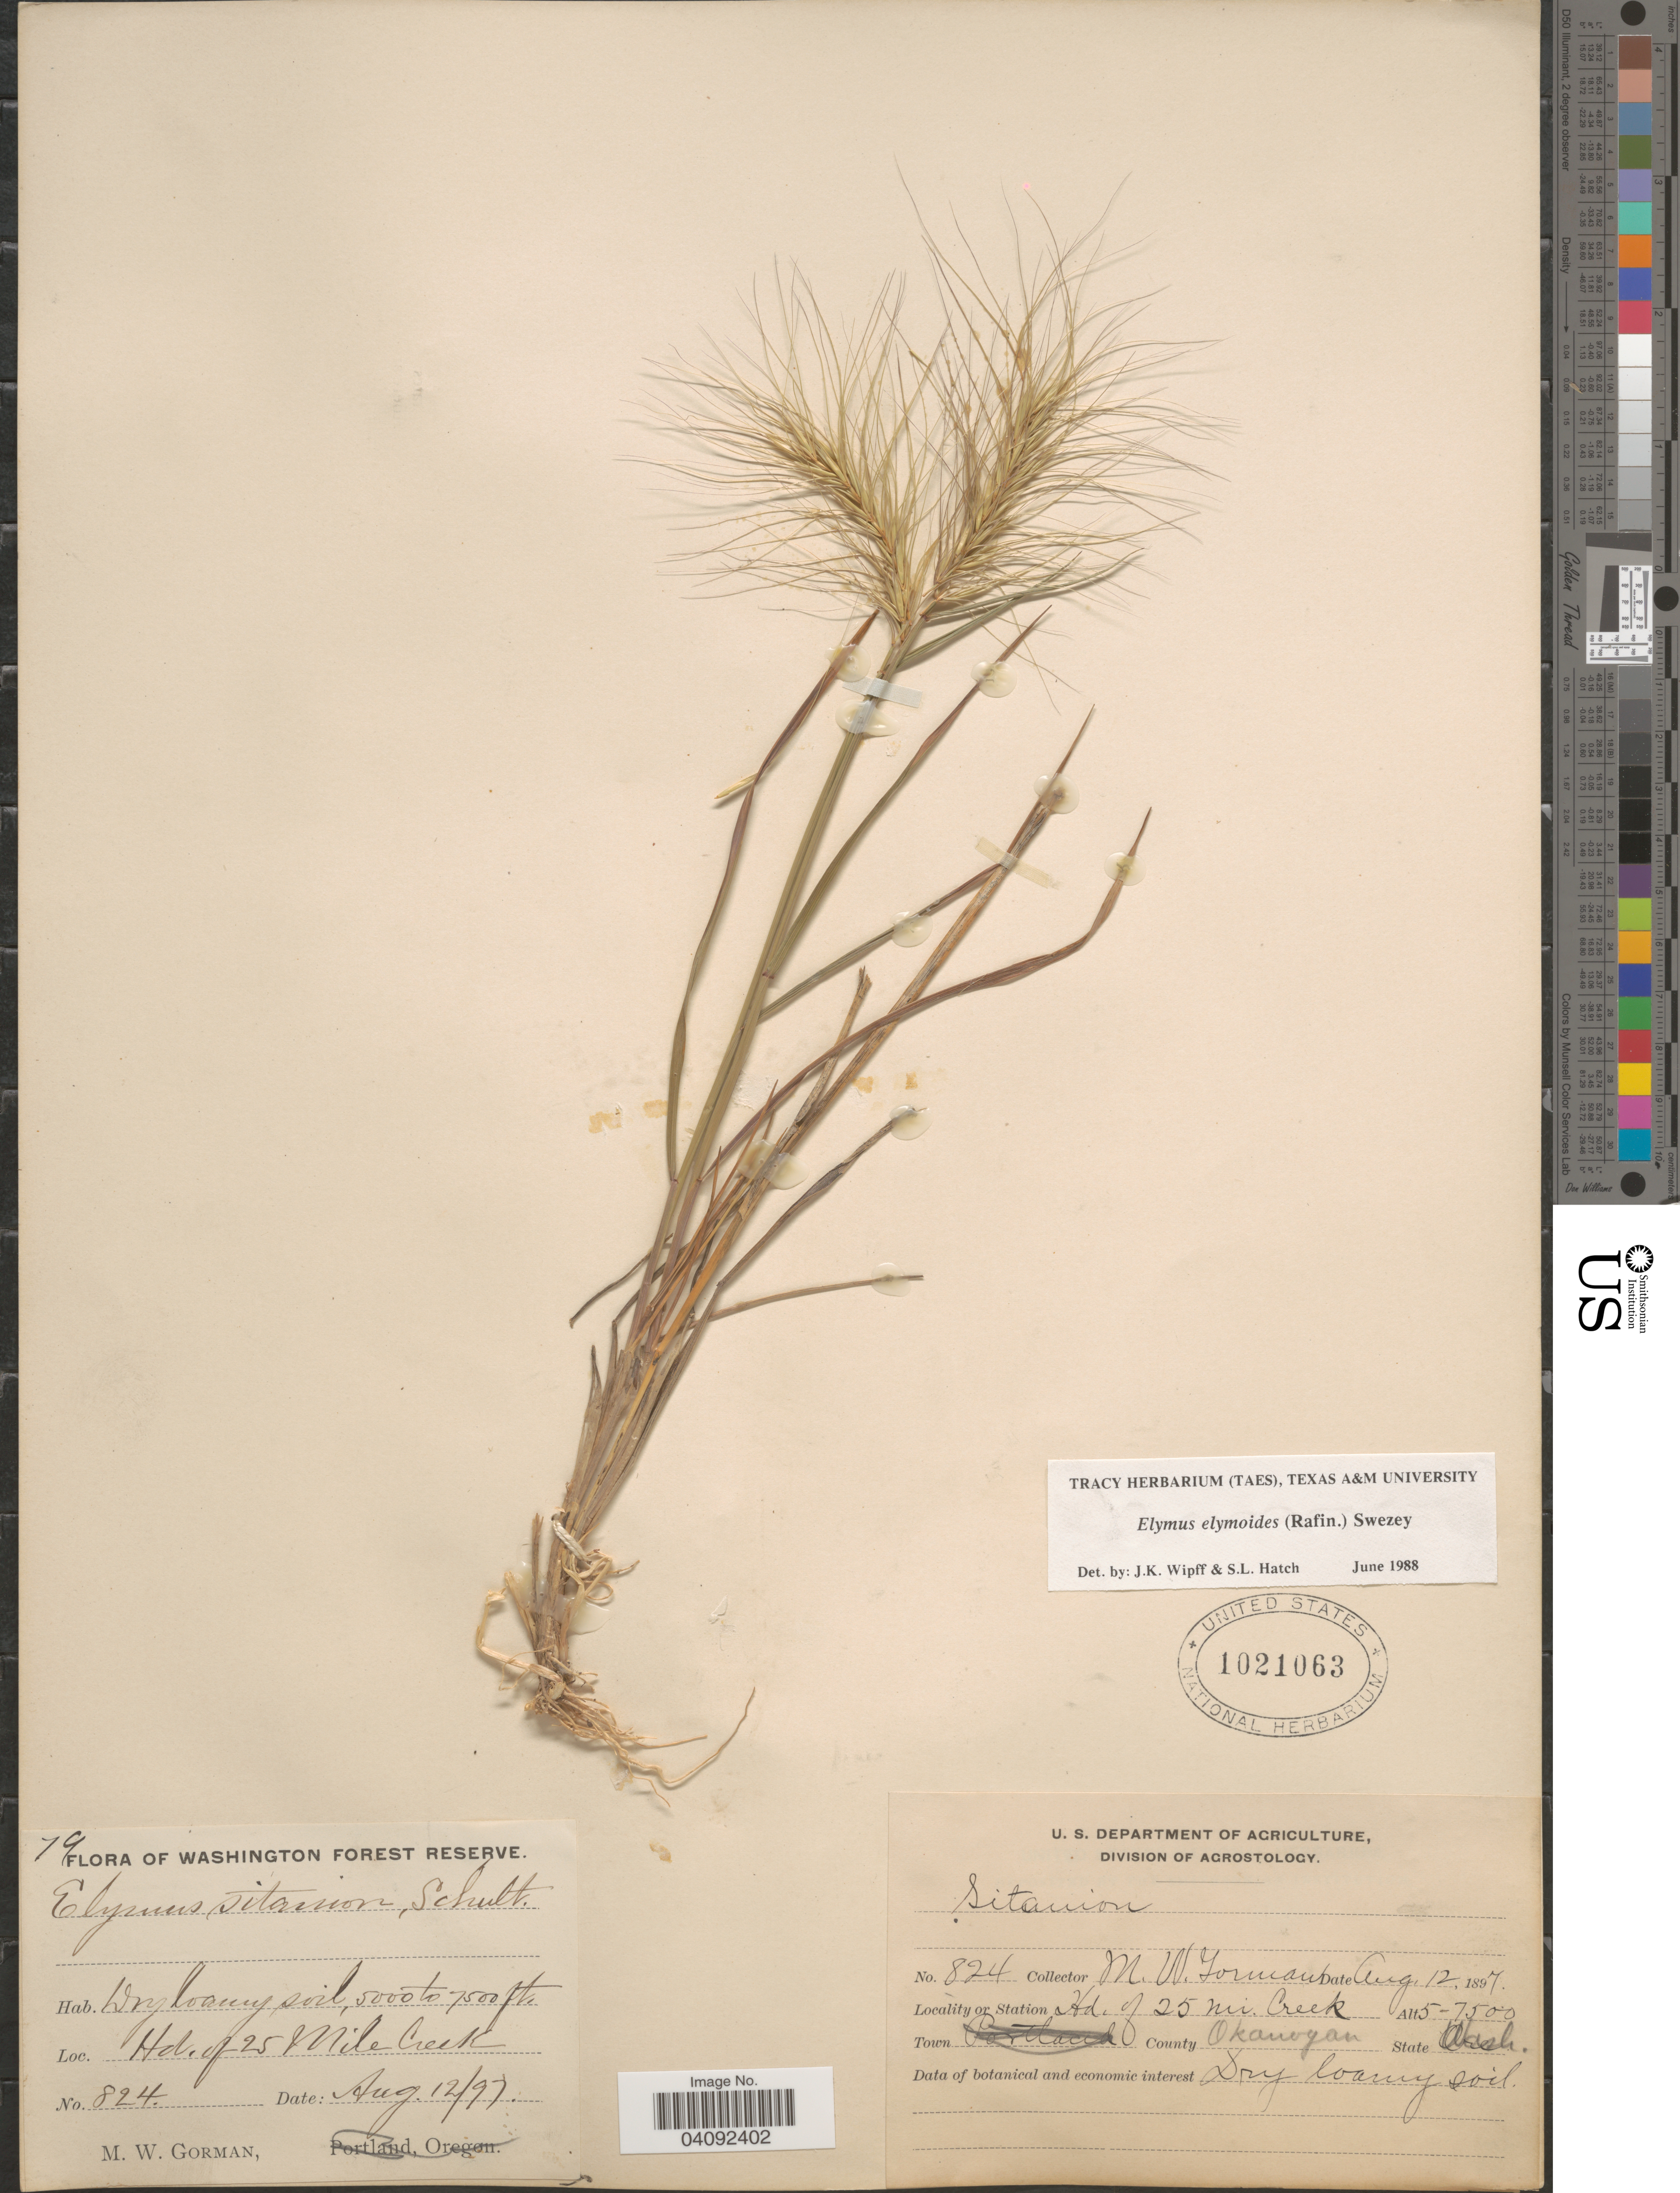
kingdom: Plantae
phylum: Tracheophyta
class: Liliopsida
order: Poales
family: Poaceae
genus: Elymus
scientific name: Elymus elymoides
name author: (Raf.) Swezey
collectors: M. W. Gorman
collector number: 824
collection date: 1897-08-12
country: United States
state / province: Washington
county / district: Okanogan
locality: Washington Forest Reserve. Dry loamy soil. Hd. of 25 Mile Creek. County Okanogan.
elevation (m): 1524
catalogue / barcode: US 1021063